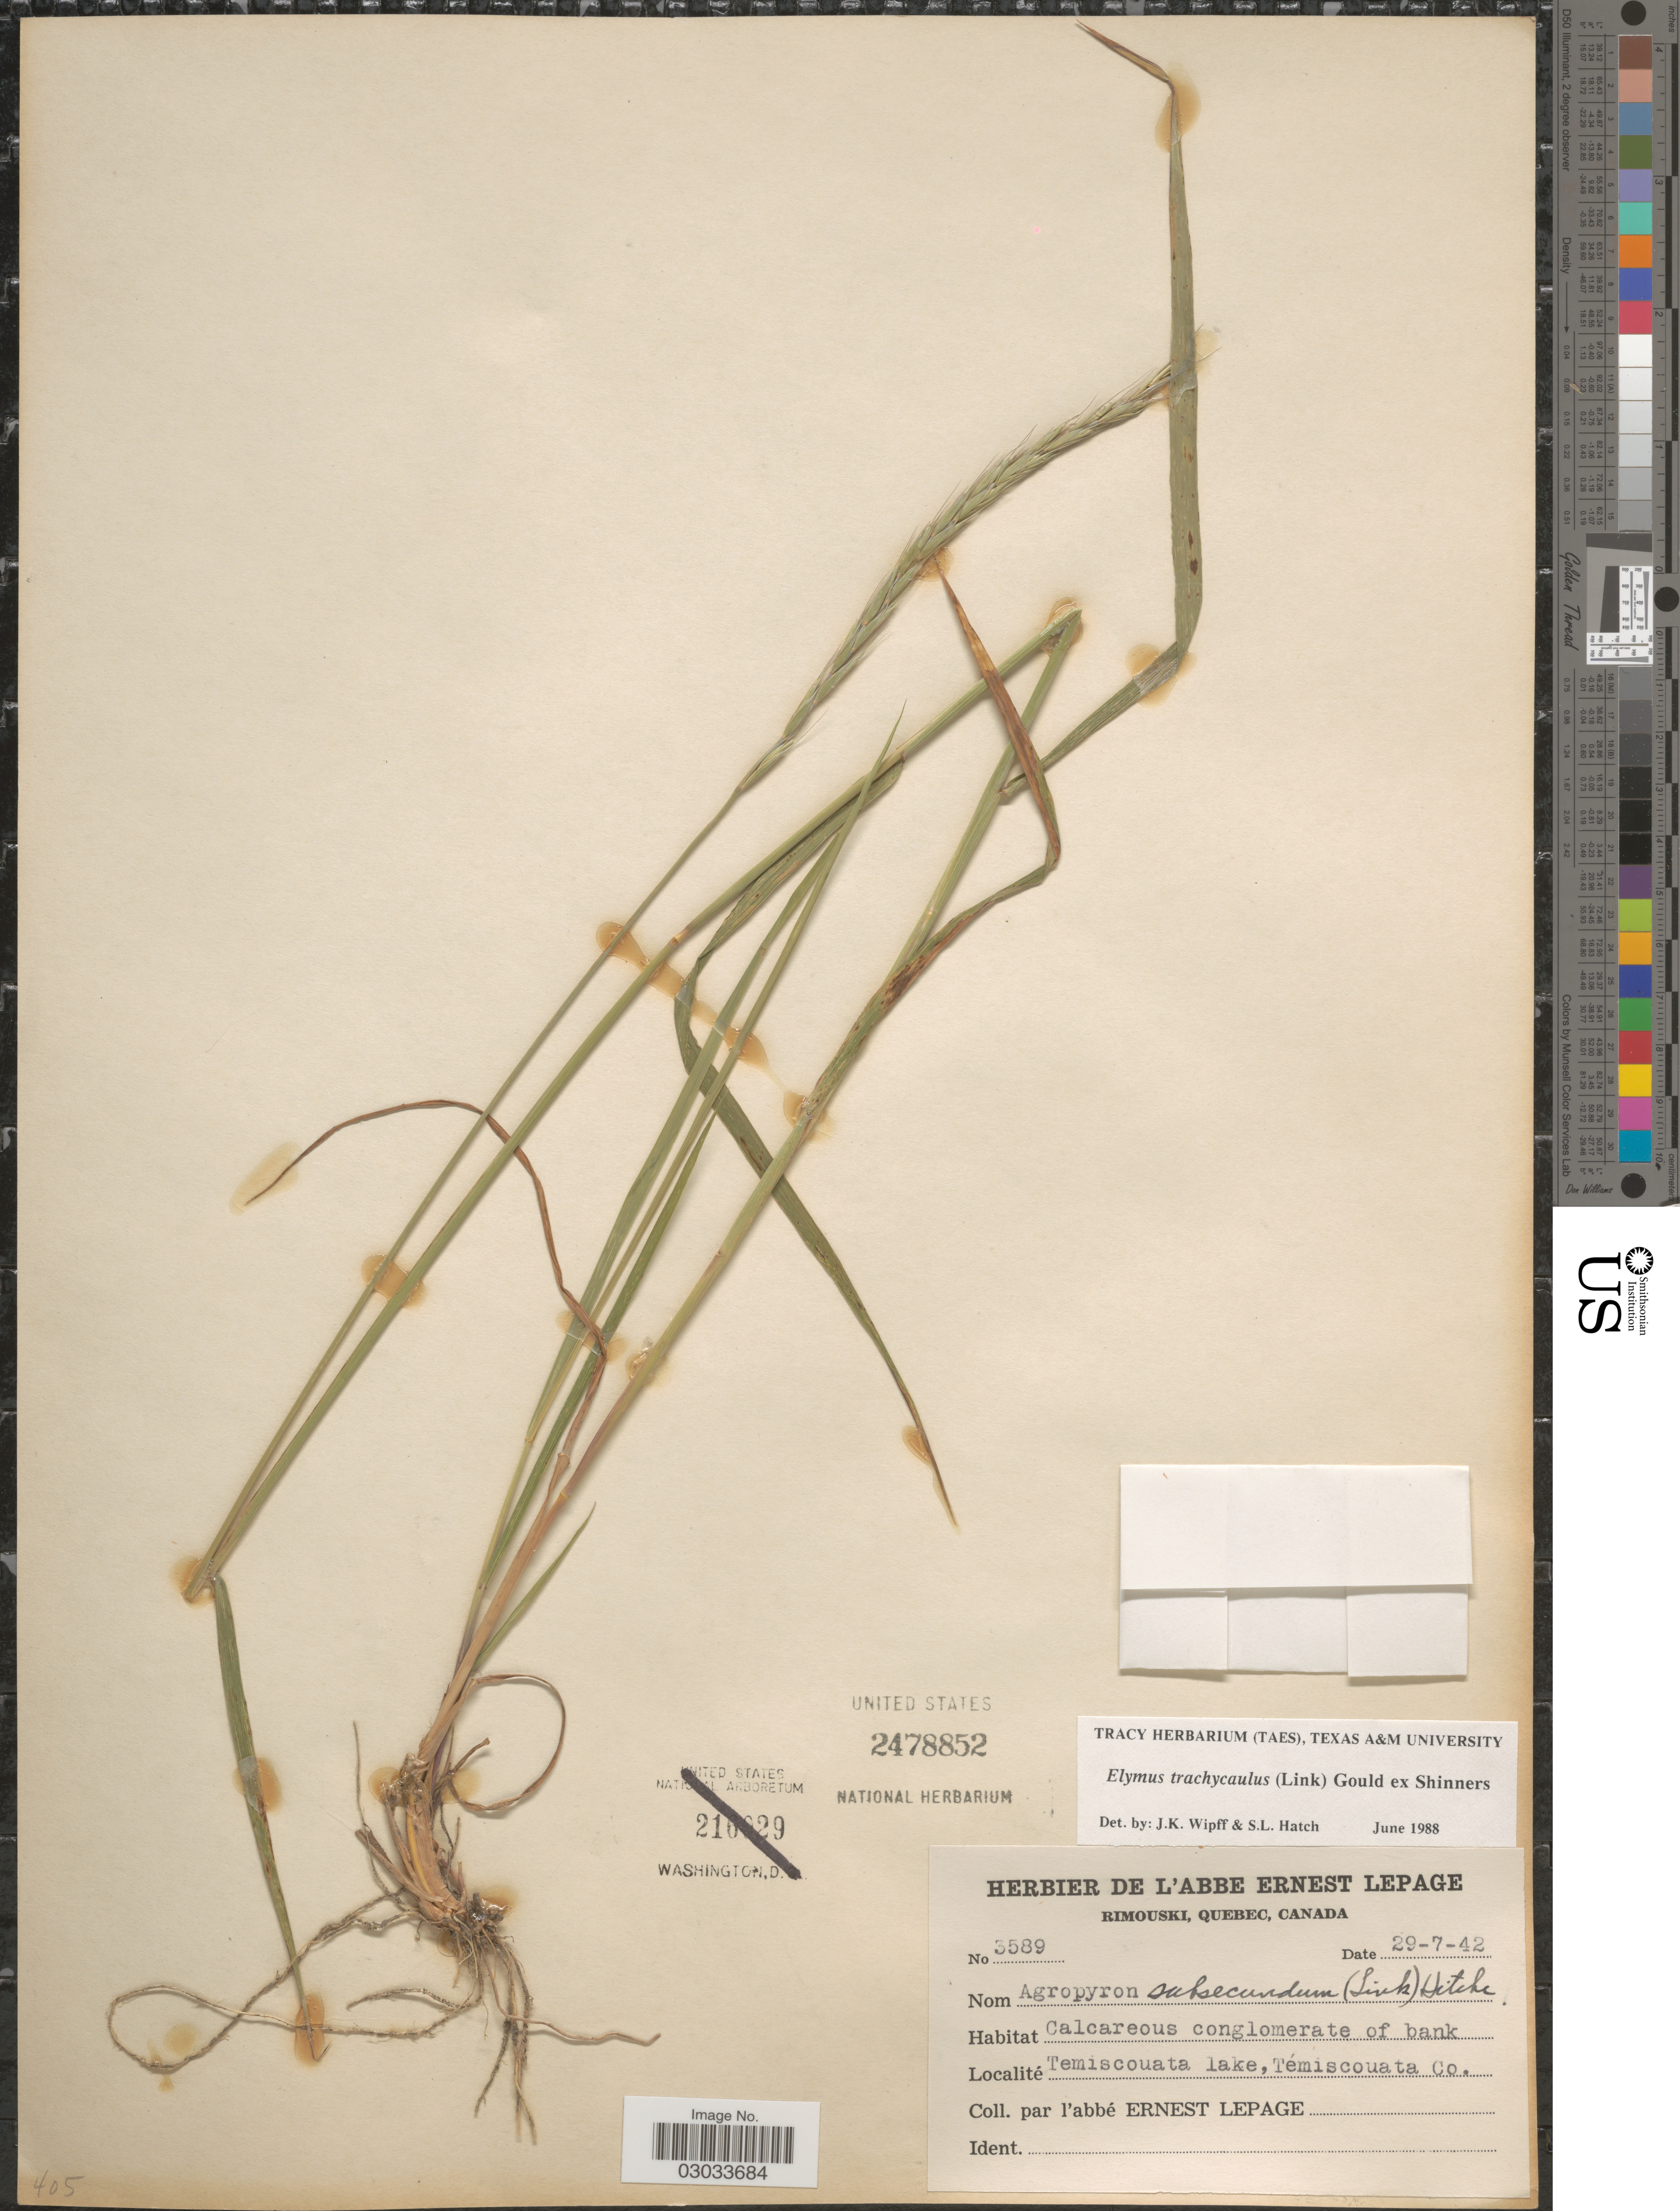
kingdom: Plantae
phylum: Tracheophyta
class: Liliopsida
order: Poales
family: Poaceae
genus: Elymus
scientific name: Elymus trachycaulus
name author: (Link) Gould ex Shinners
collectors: E. Lepage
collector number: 3589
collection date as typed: Transcribed d/m/y: 29/7/42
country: Canada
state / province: Quebec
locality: Temiscouata lake, Témiscouata Co.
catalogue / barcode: US 2478852